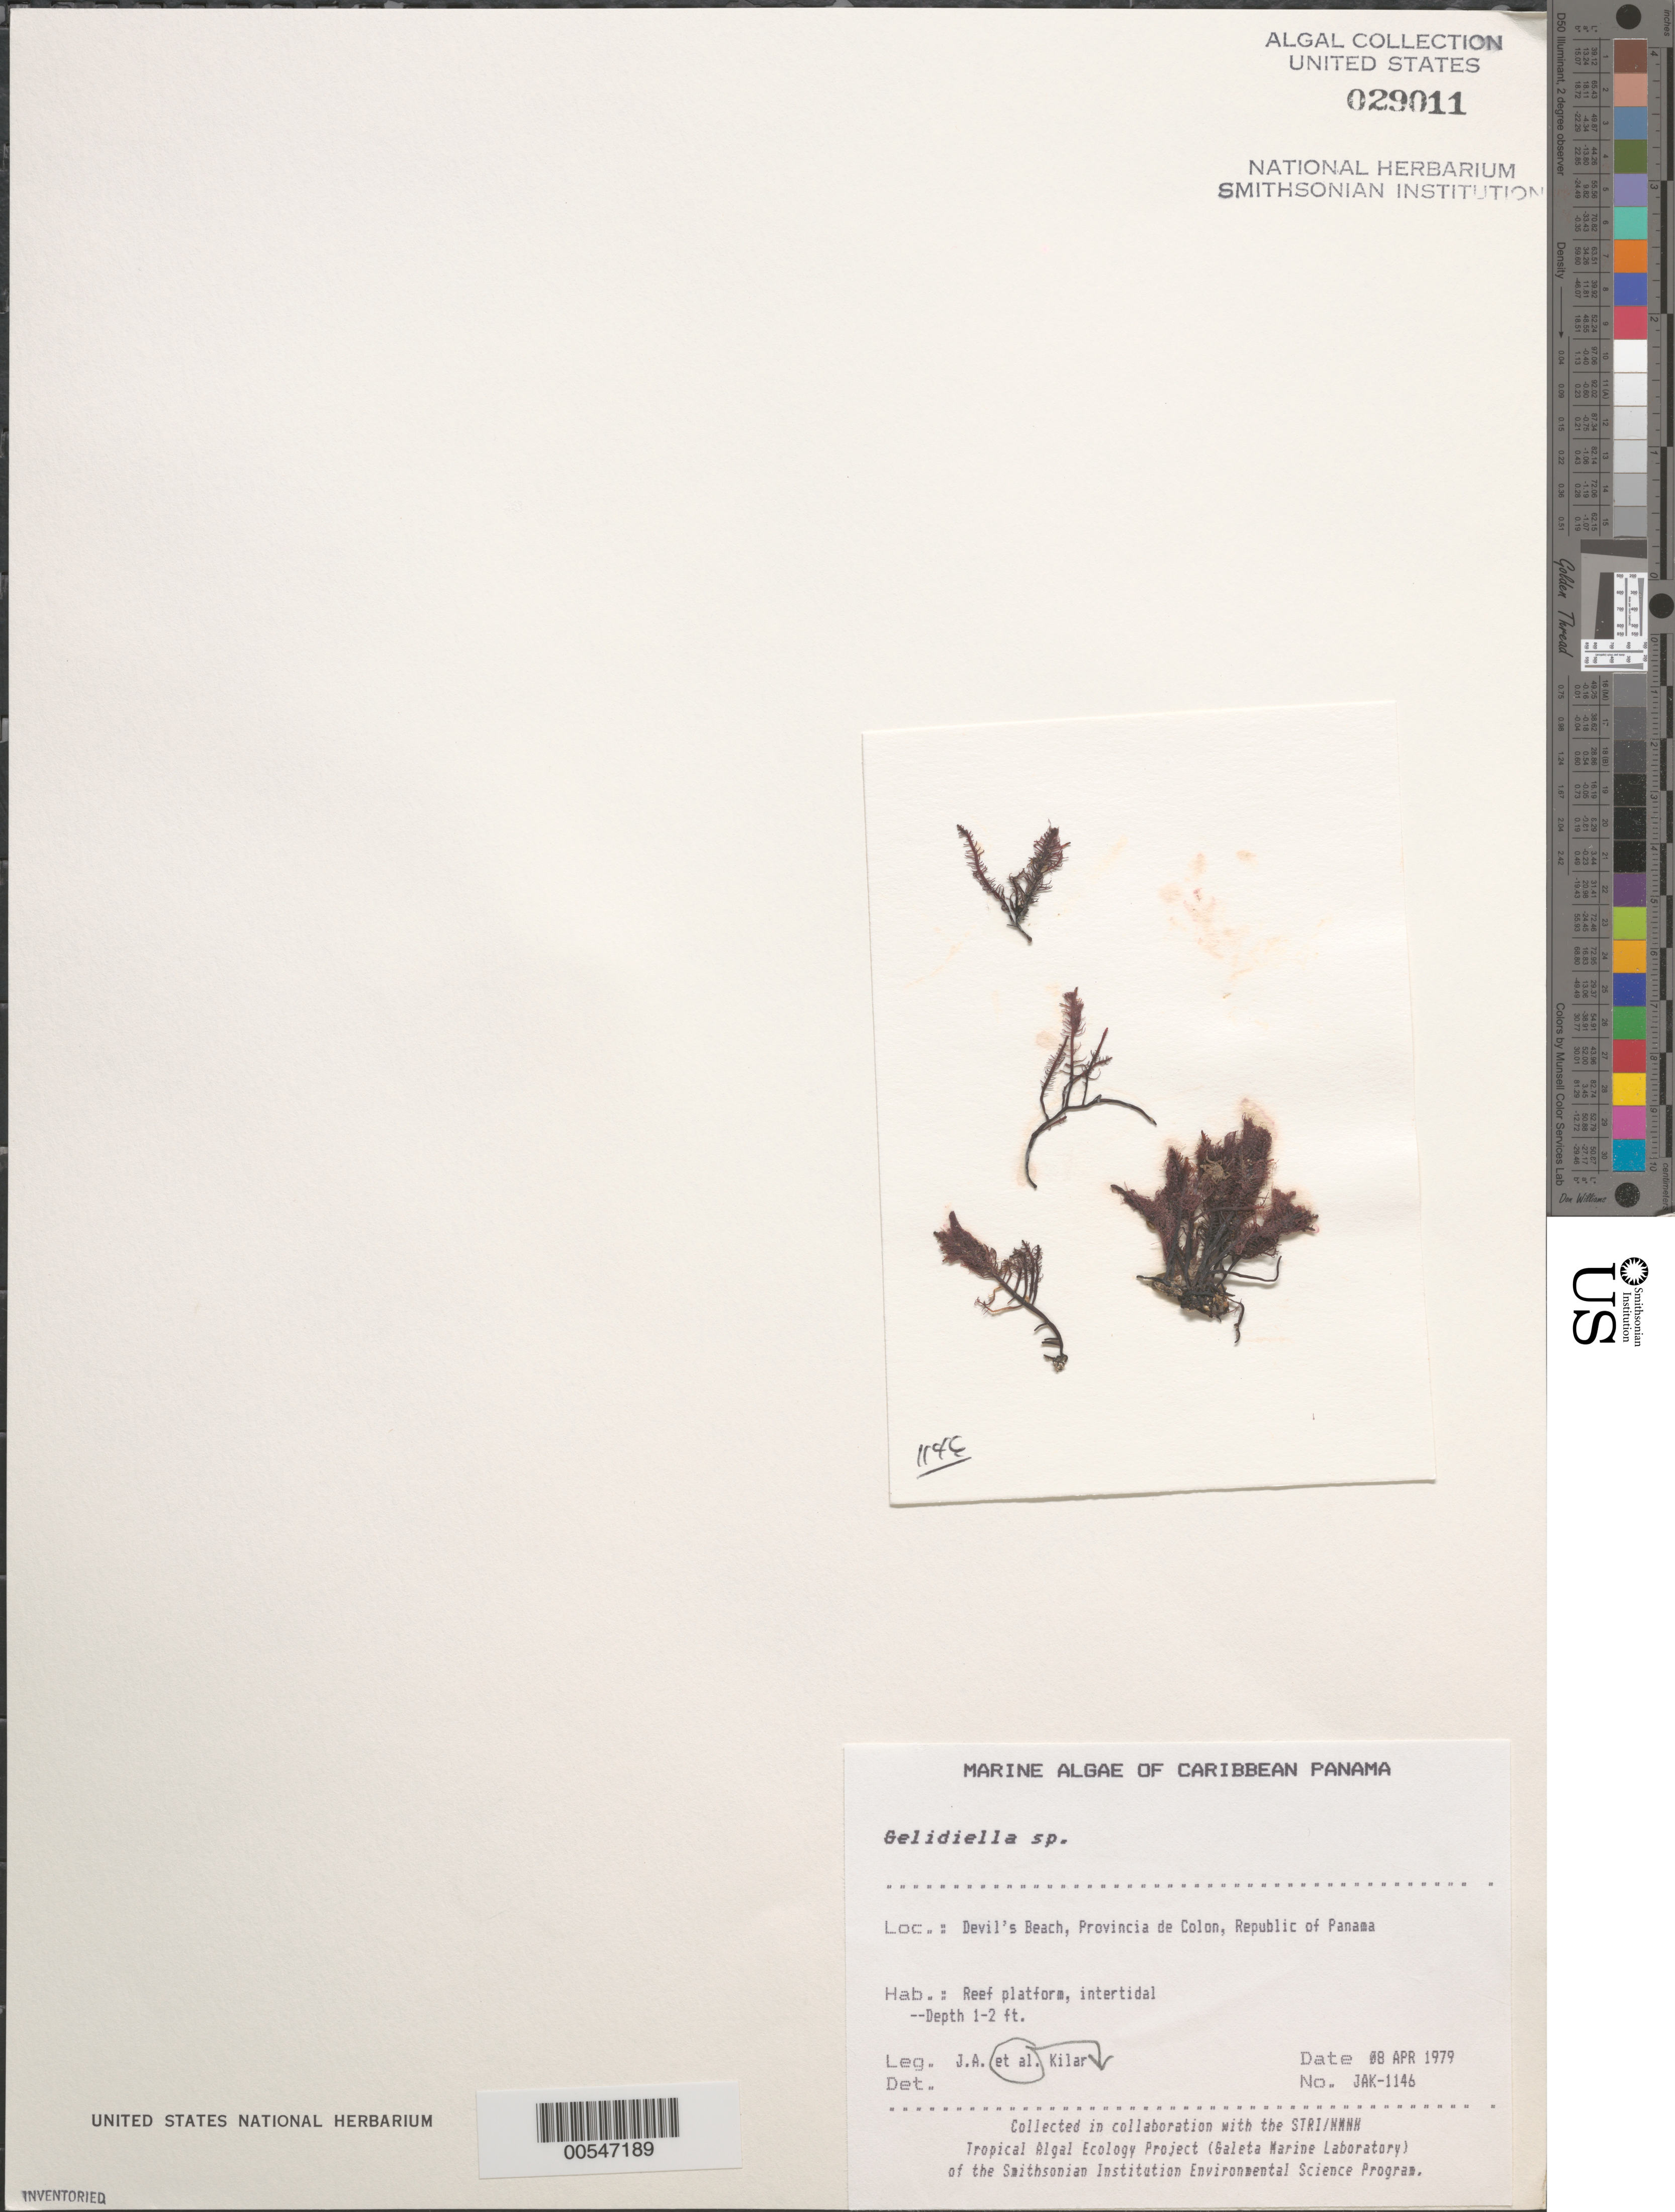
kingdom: Plantae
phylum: Rhodophyta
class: Florideophyceae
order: Gelidiales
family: Gelidiellaceae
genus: Gelidiella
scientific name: Gelidiella sp.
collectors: J. A. Kilar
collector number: JAK-1146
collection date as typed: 08 Apr 1979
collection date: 1979-04-08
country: Panama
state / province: Colón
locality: Devil's Beach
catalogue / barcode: US 29011